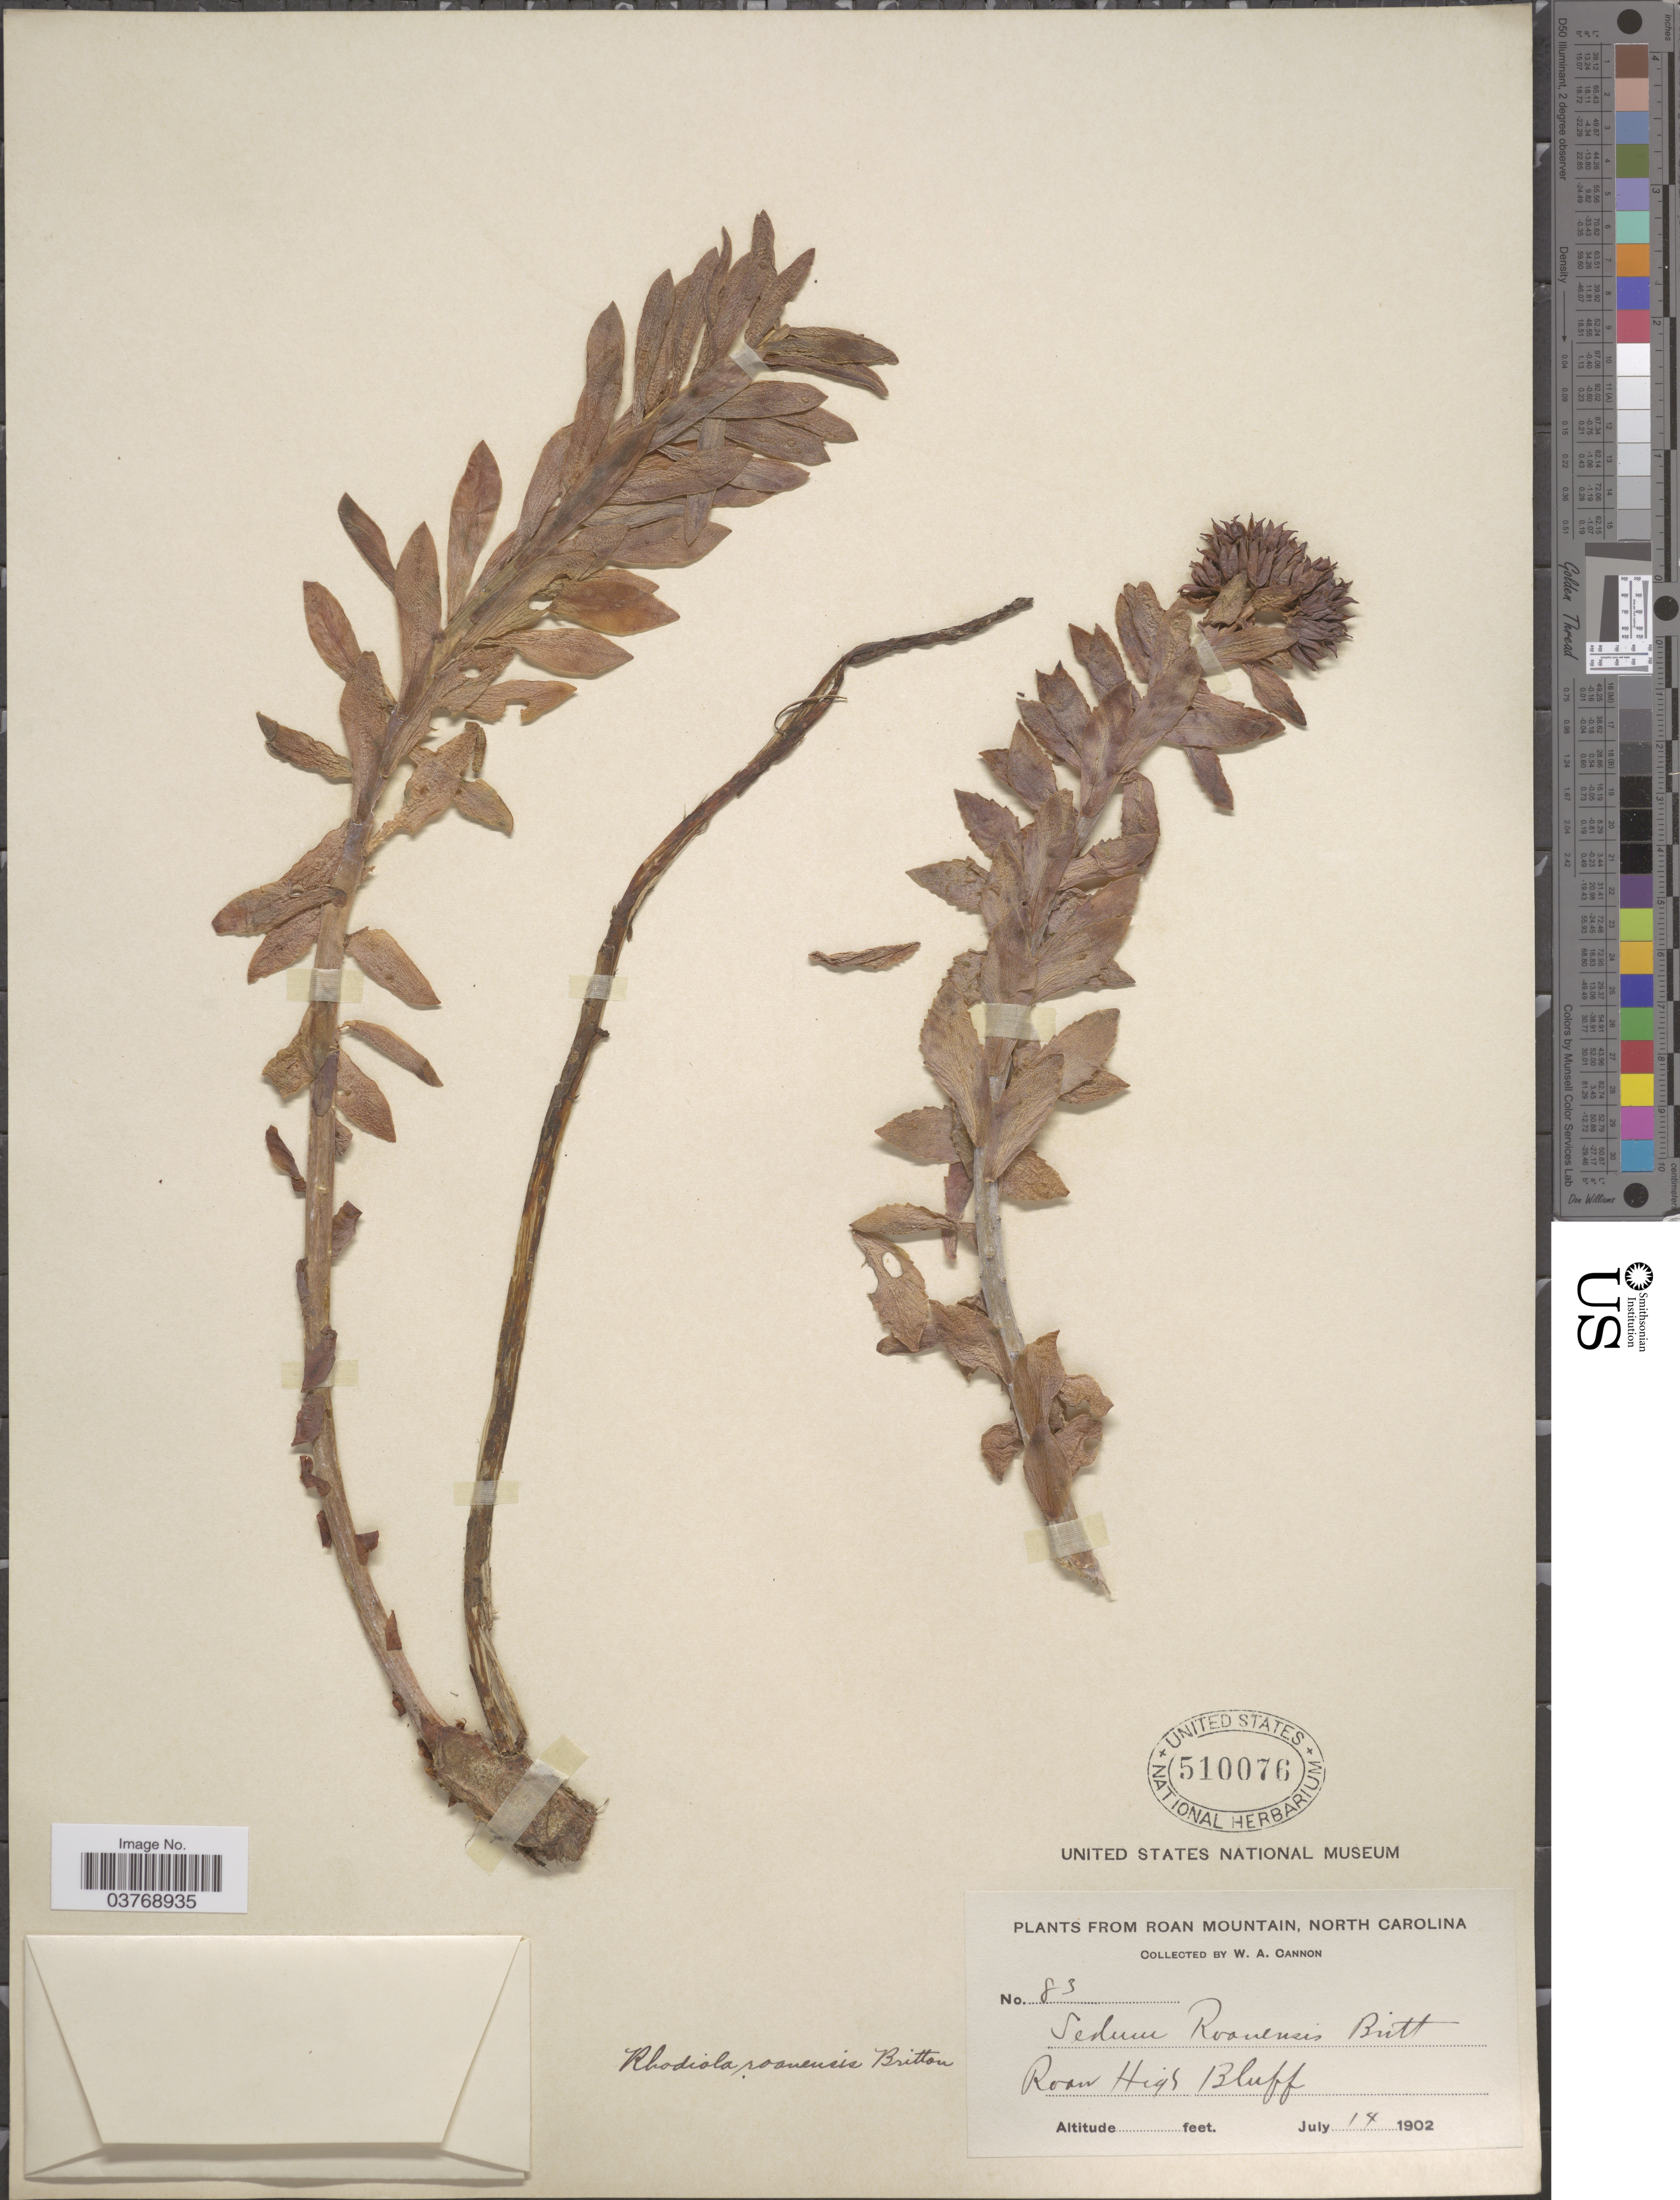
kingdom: Plantae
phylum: Tracheophyta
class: Magnoliopsida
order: Saxifragales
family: Crassulaceae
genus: Rhodiola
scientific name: Rhodiola rosea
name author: L.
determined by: Strong, Mark T., (BOT), Smithsonian Institution - National Museum of Natural History (UNITED STATES)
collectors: W. Cannon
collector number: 83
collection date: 1902-07-14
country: United States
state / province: North Carolina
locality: Roan Mountain. Roan High Bluff.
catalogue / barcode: US 510076